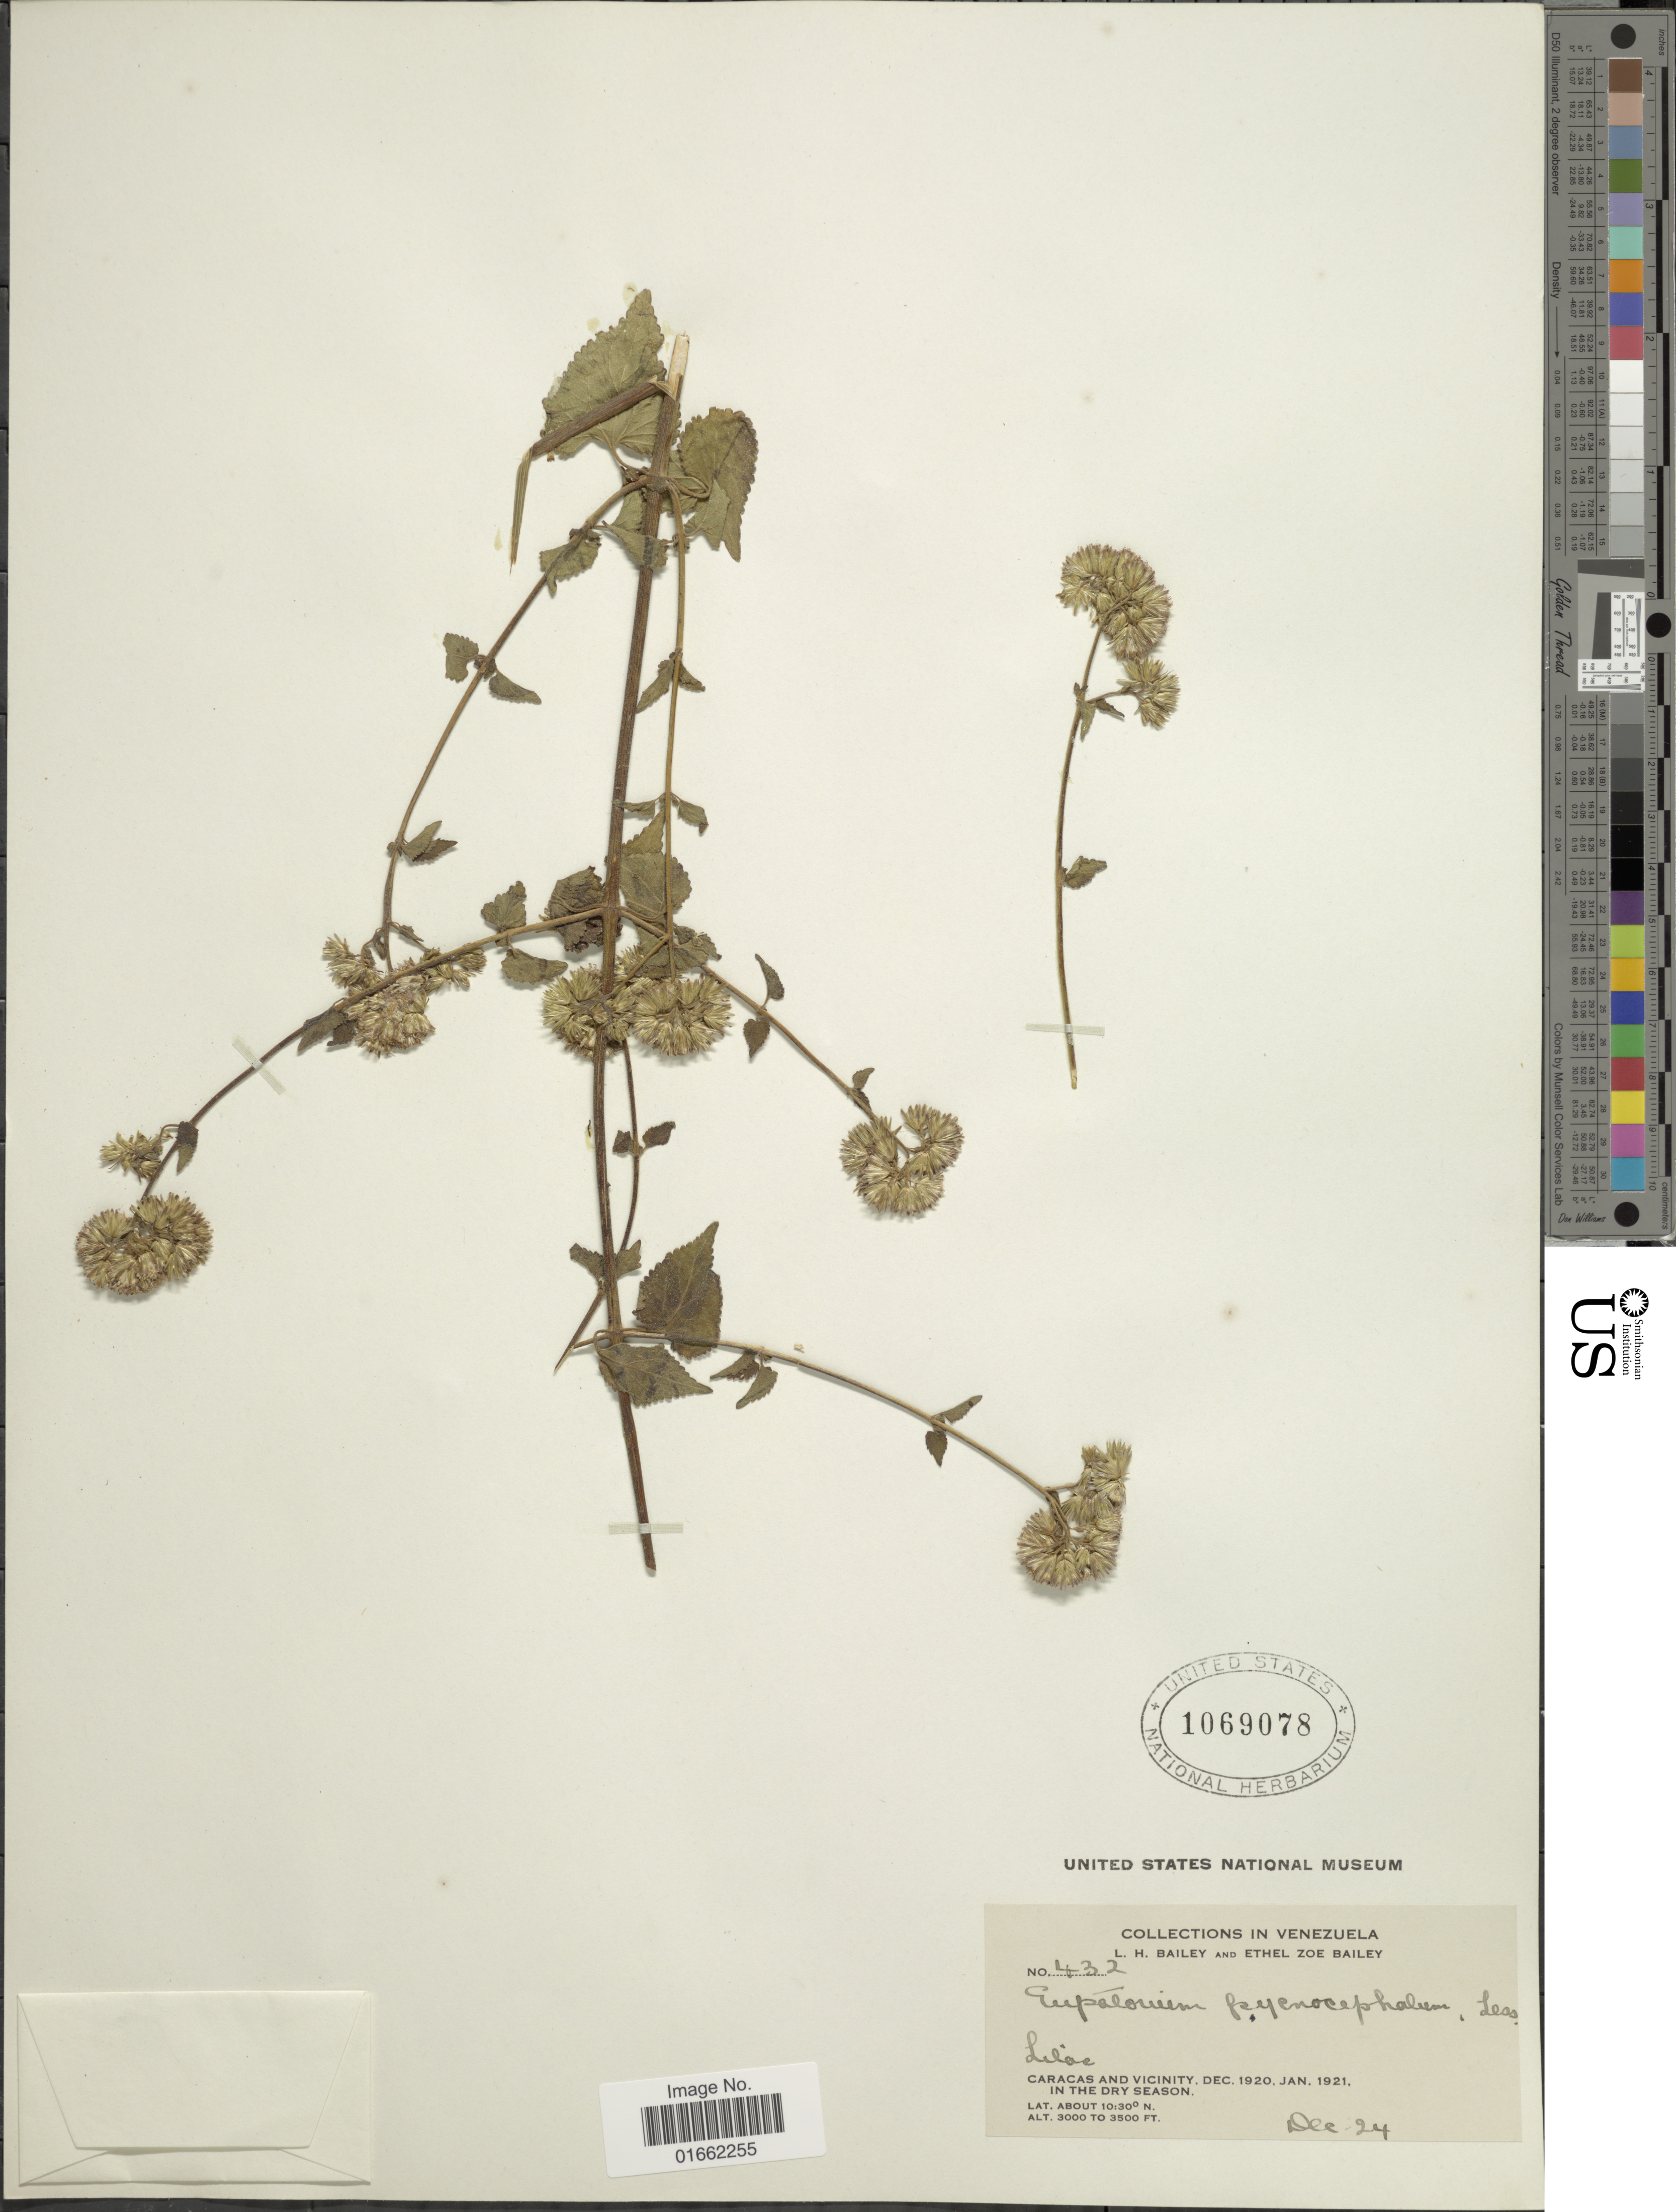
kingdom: Plantae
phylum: Tracheophyta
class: Magnoliopsida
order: Asterales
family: Asteraceae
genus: Fleischmannia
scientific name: Fleischmannia pratensis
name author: (Klatt) R.M. King & H. Rob.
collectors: L. H. Bailey & E. Z. Bailey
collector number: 432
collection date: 1920-12-24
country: Venezuela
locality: Caracas and Vicinity, in the dry season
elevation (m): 914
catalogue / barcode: US 1069078